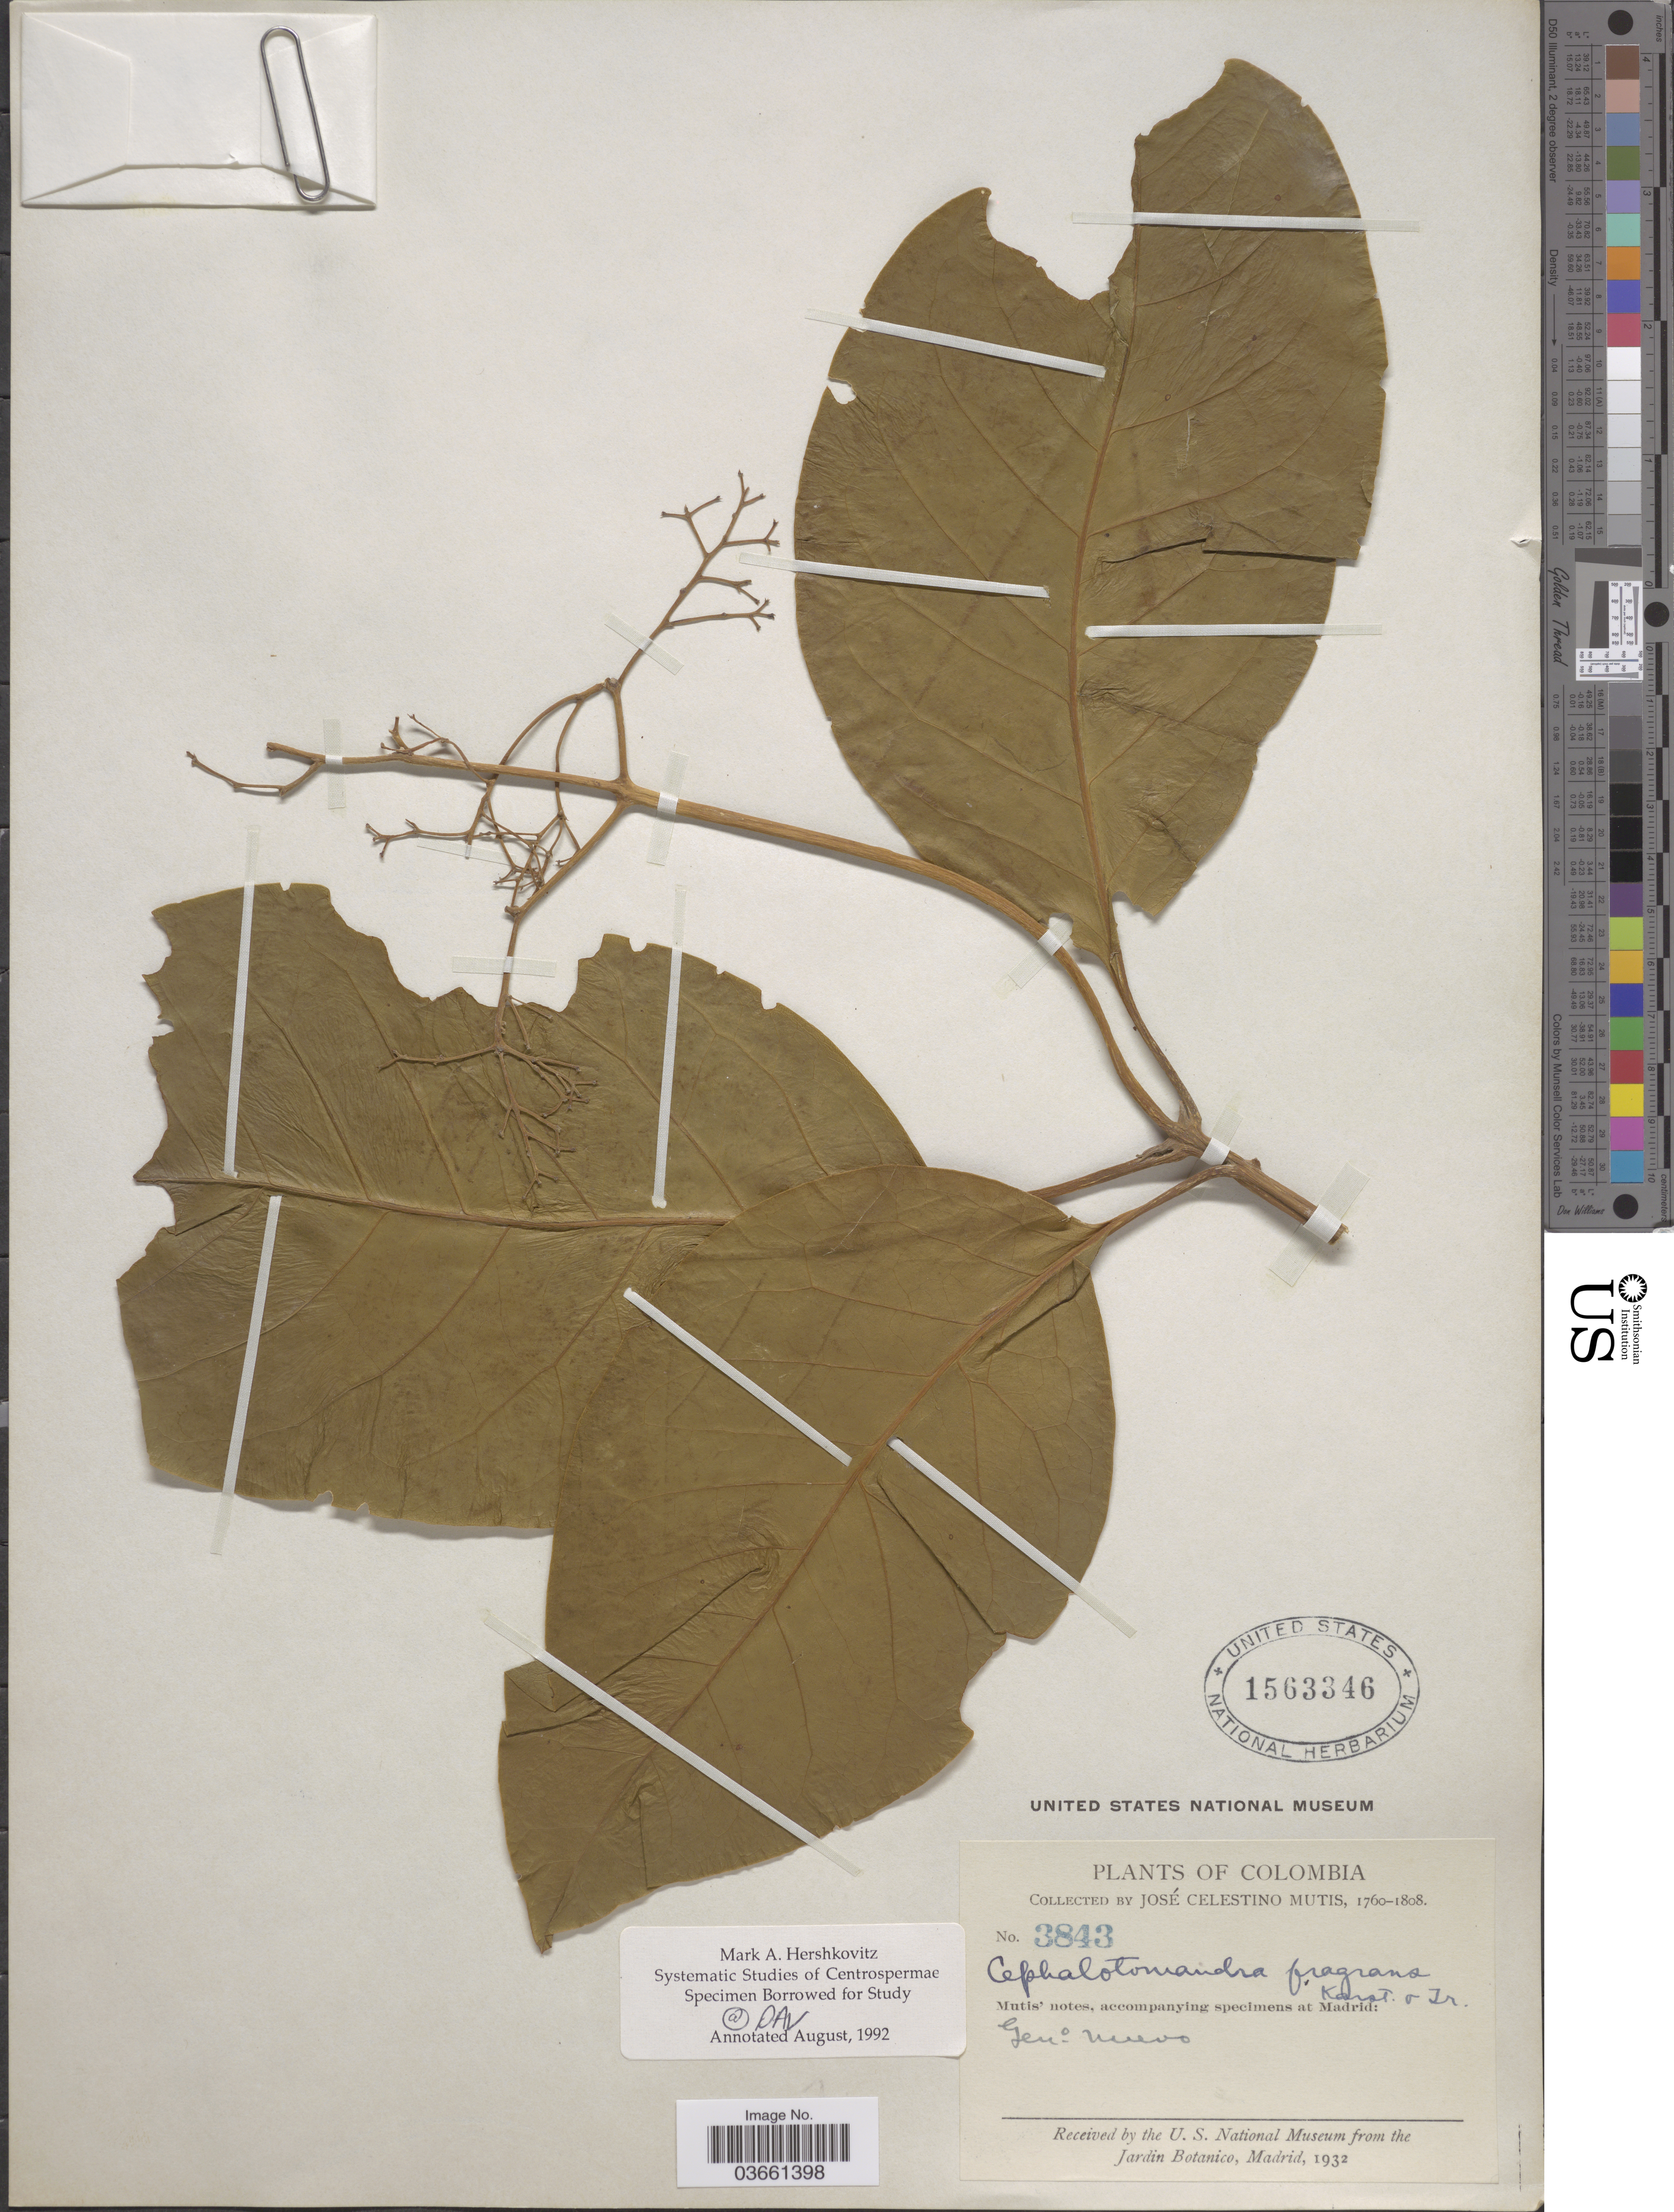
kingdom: Plantae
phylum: Tracheophyta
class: Magnoliopsida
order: Caryophyllales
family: Nyctaginaceae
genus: Cephalotomandra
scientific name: Cephalotomandra fragrans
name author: H. Karst. & Triana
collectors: J. C. B. Mutis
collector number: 3843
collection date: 1760/1808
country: Colombia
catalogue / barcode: US 1563346